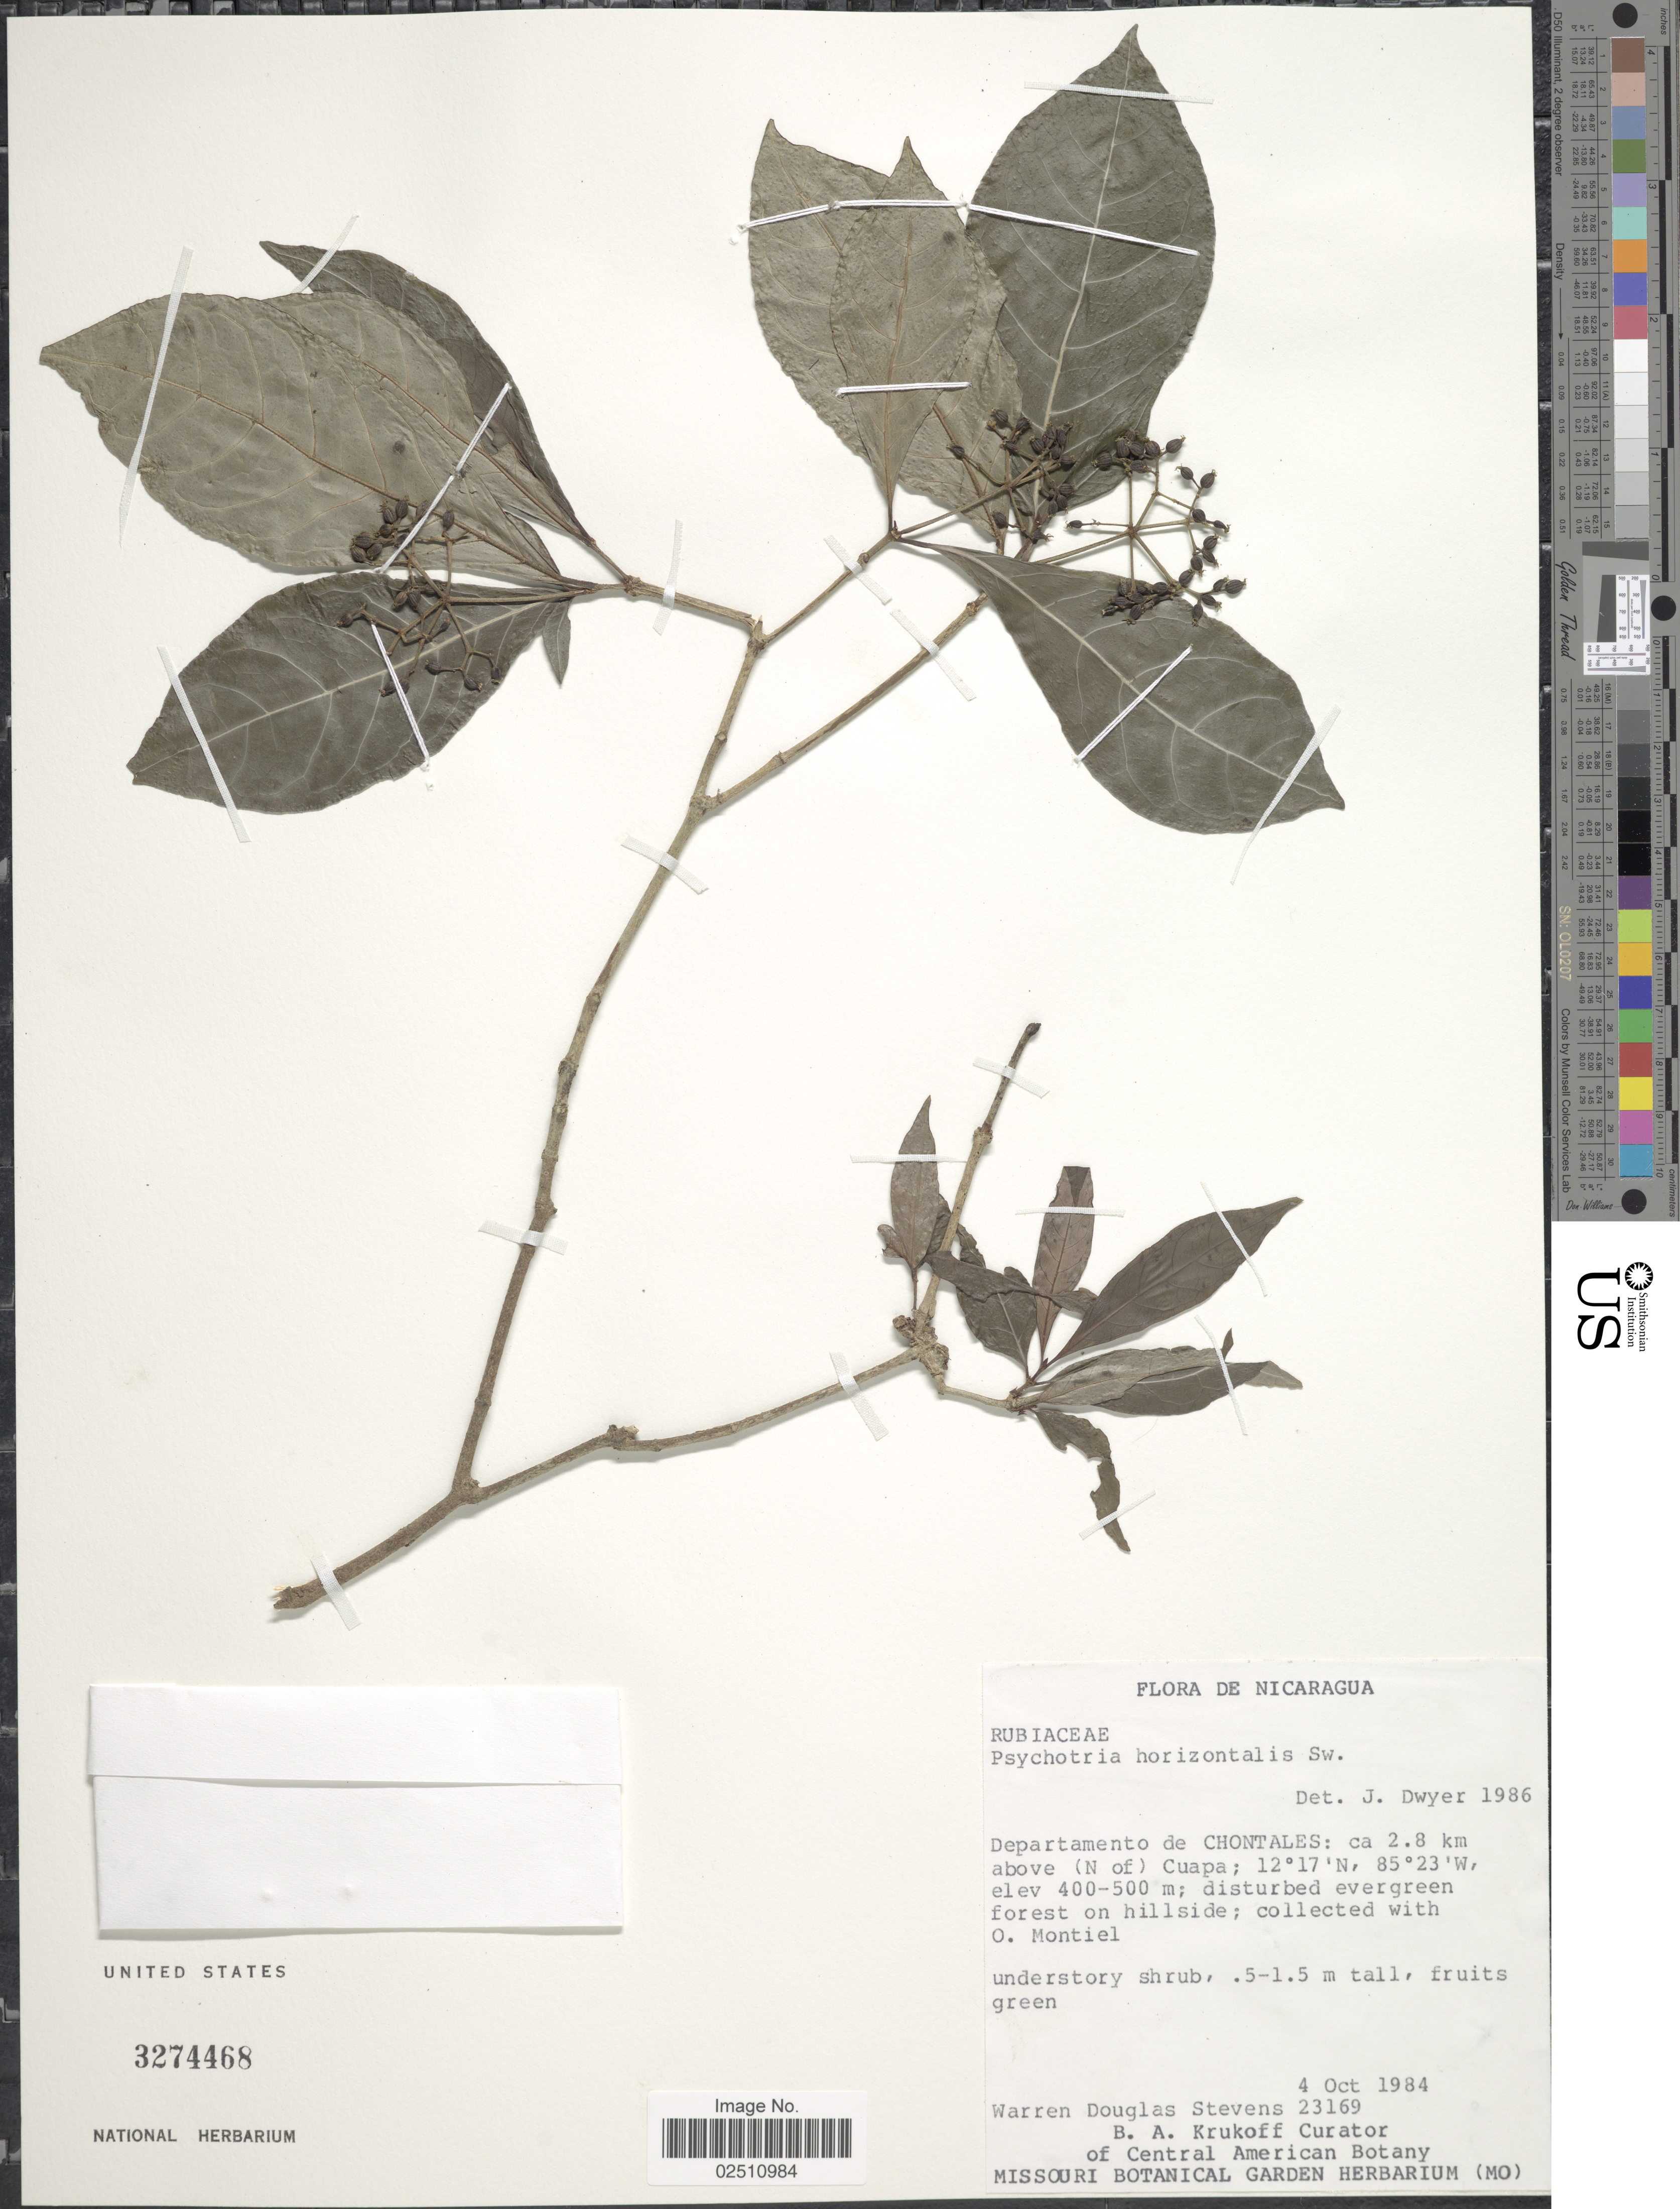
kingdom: Plantae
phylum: Tracheophyta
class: Magnoliopsida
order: Gentianales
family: Rubiaceae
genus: Psychotria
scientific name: Psychotria horizontalis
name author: Sw.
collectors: W. D. Stevens & O. Montiel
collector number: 23169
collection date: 1984-10-04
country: Nicaragua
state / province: Chontales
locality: Ca 2.8 km above (N of ) Cuapa, on hillside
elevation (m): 400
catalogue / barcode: US 3274468